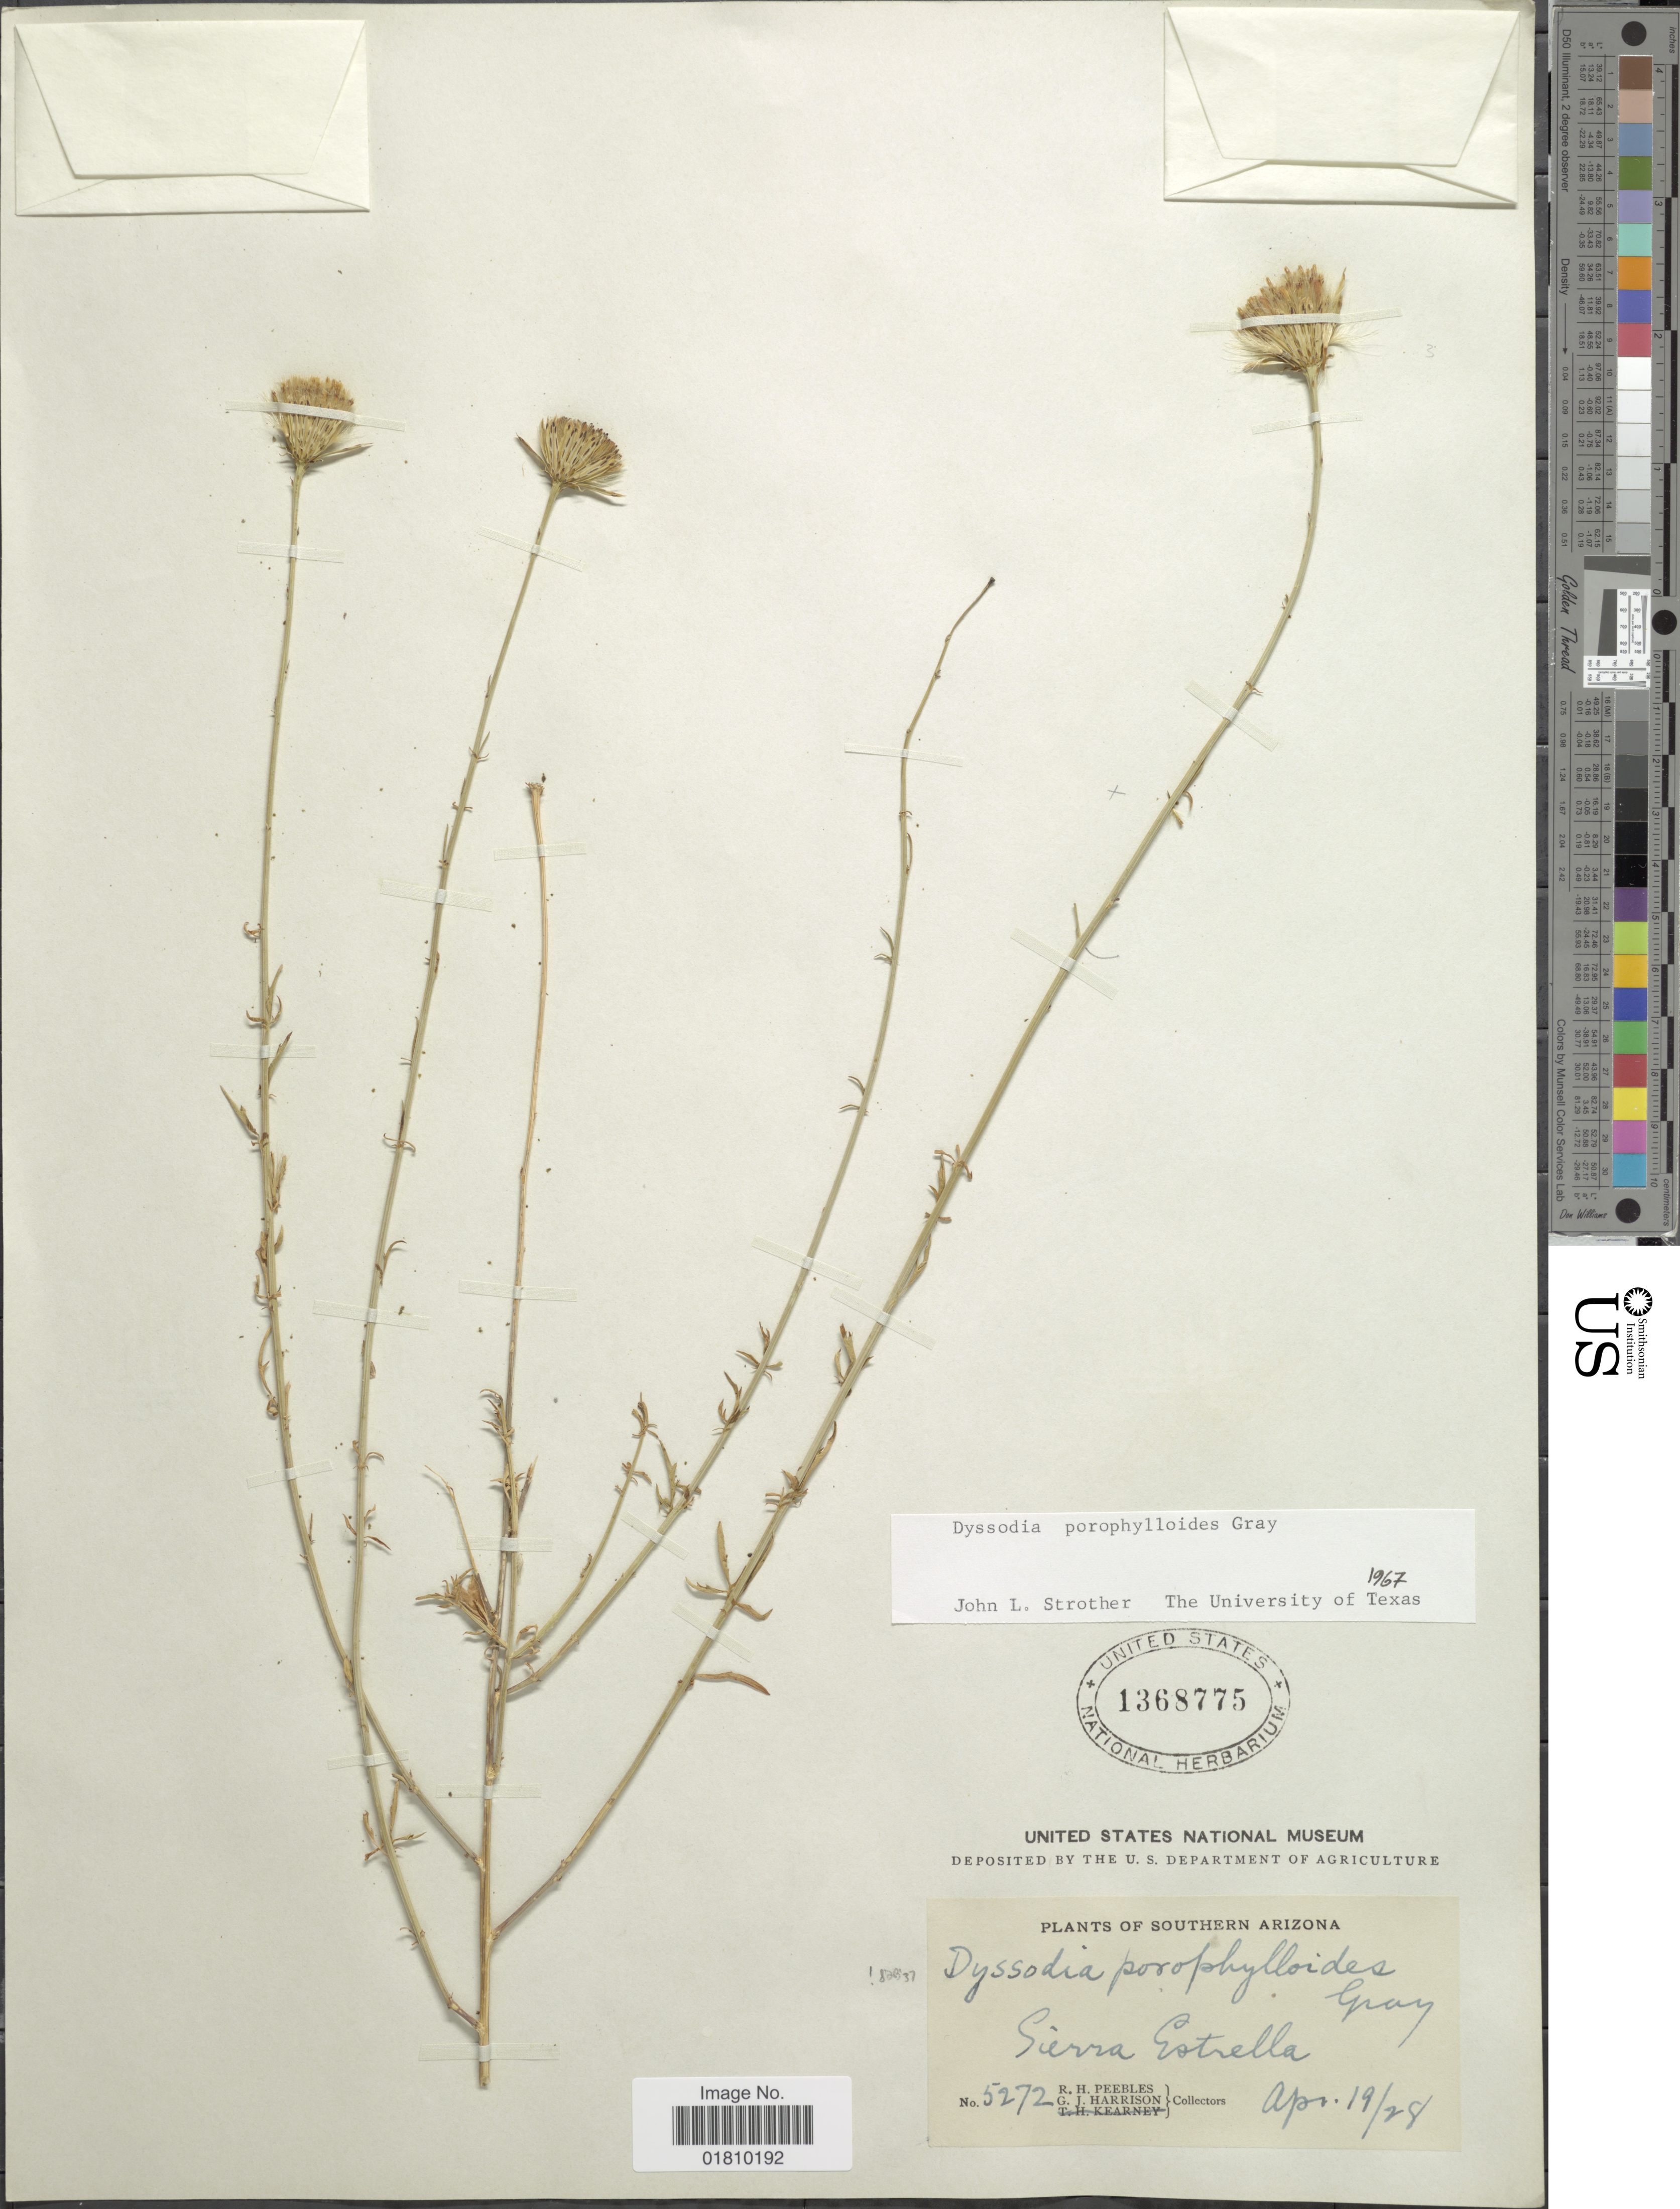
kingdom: Plantae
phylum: Tracheophyta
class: Magnoliopsida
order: Asterales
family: Asteraceae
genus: Adenophyllum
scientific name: Adenophyllum porophylloides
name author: (A. Gray) Strother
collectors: R. H. Peebles & G. J. Harrison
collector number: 5272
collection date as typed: Transcribed d/m/y: 19/4/28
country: United States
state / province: Arizona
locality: Southern Arizona, Sierra Estrella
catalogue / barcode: US 1368775